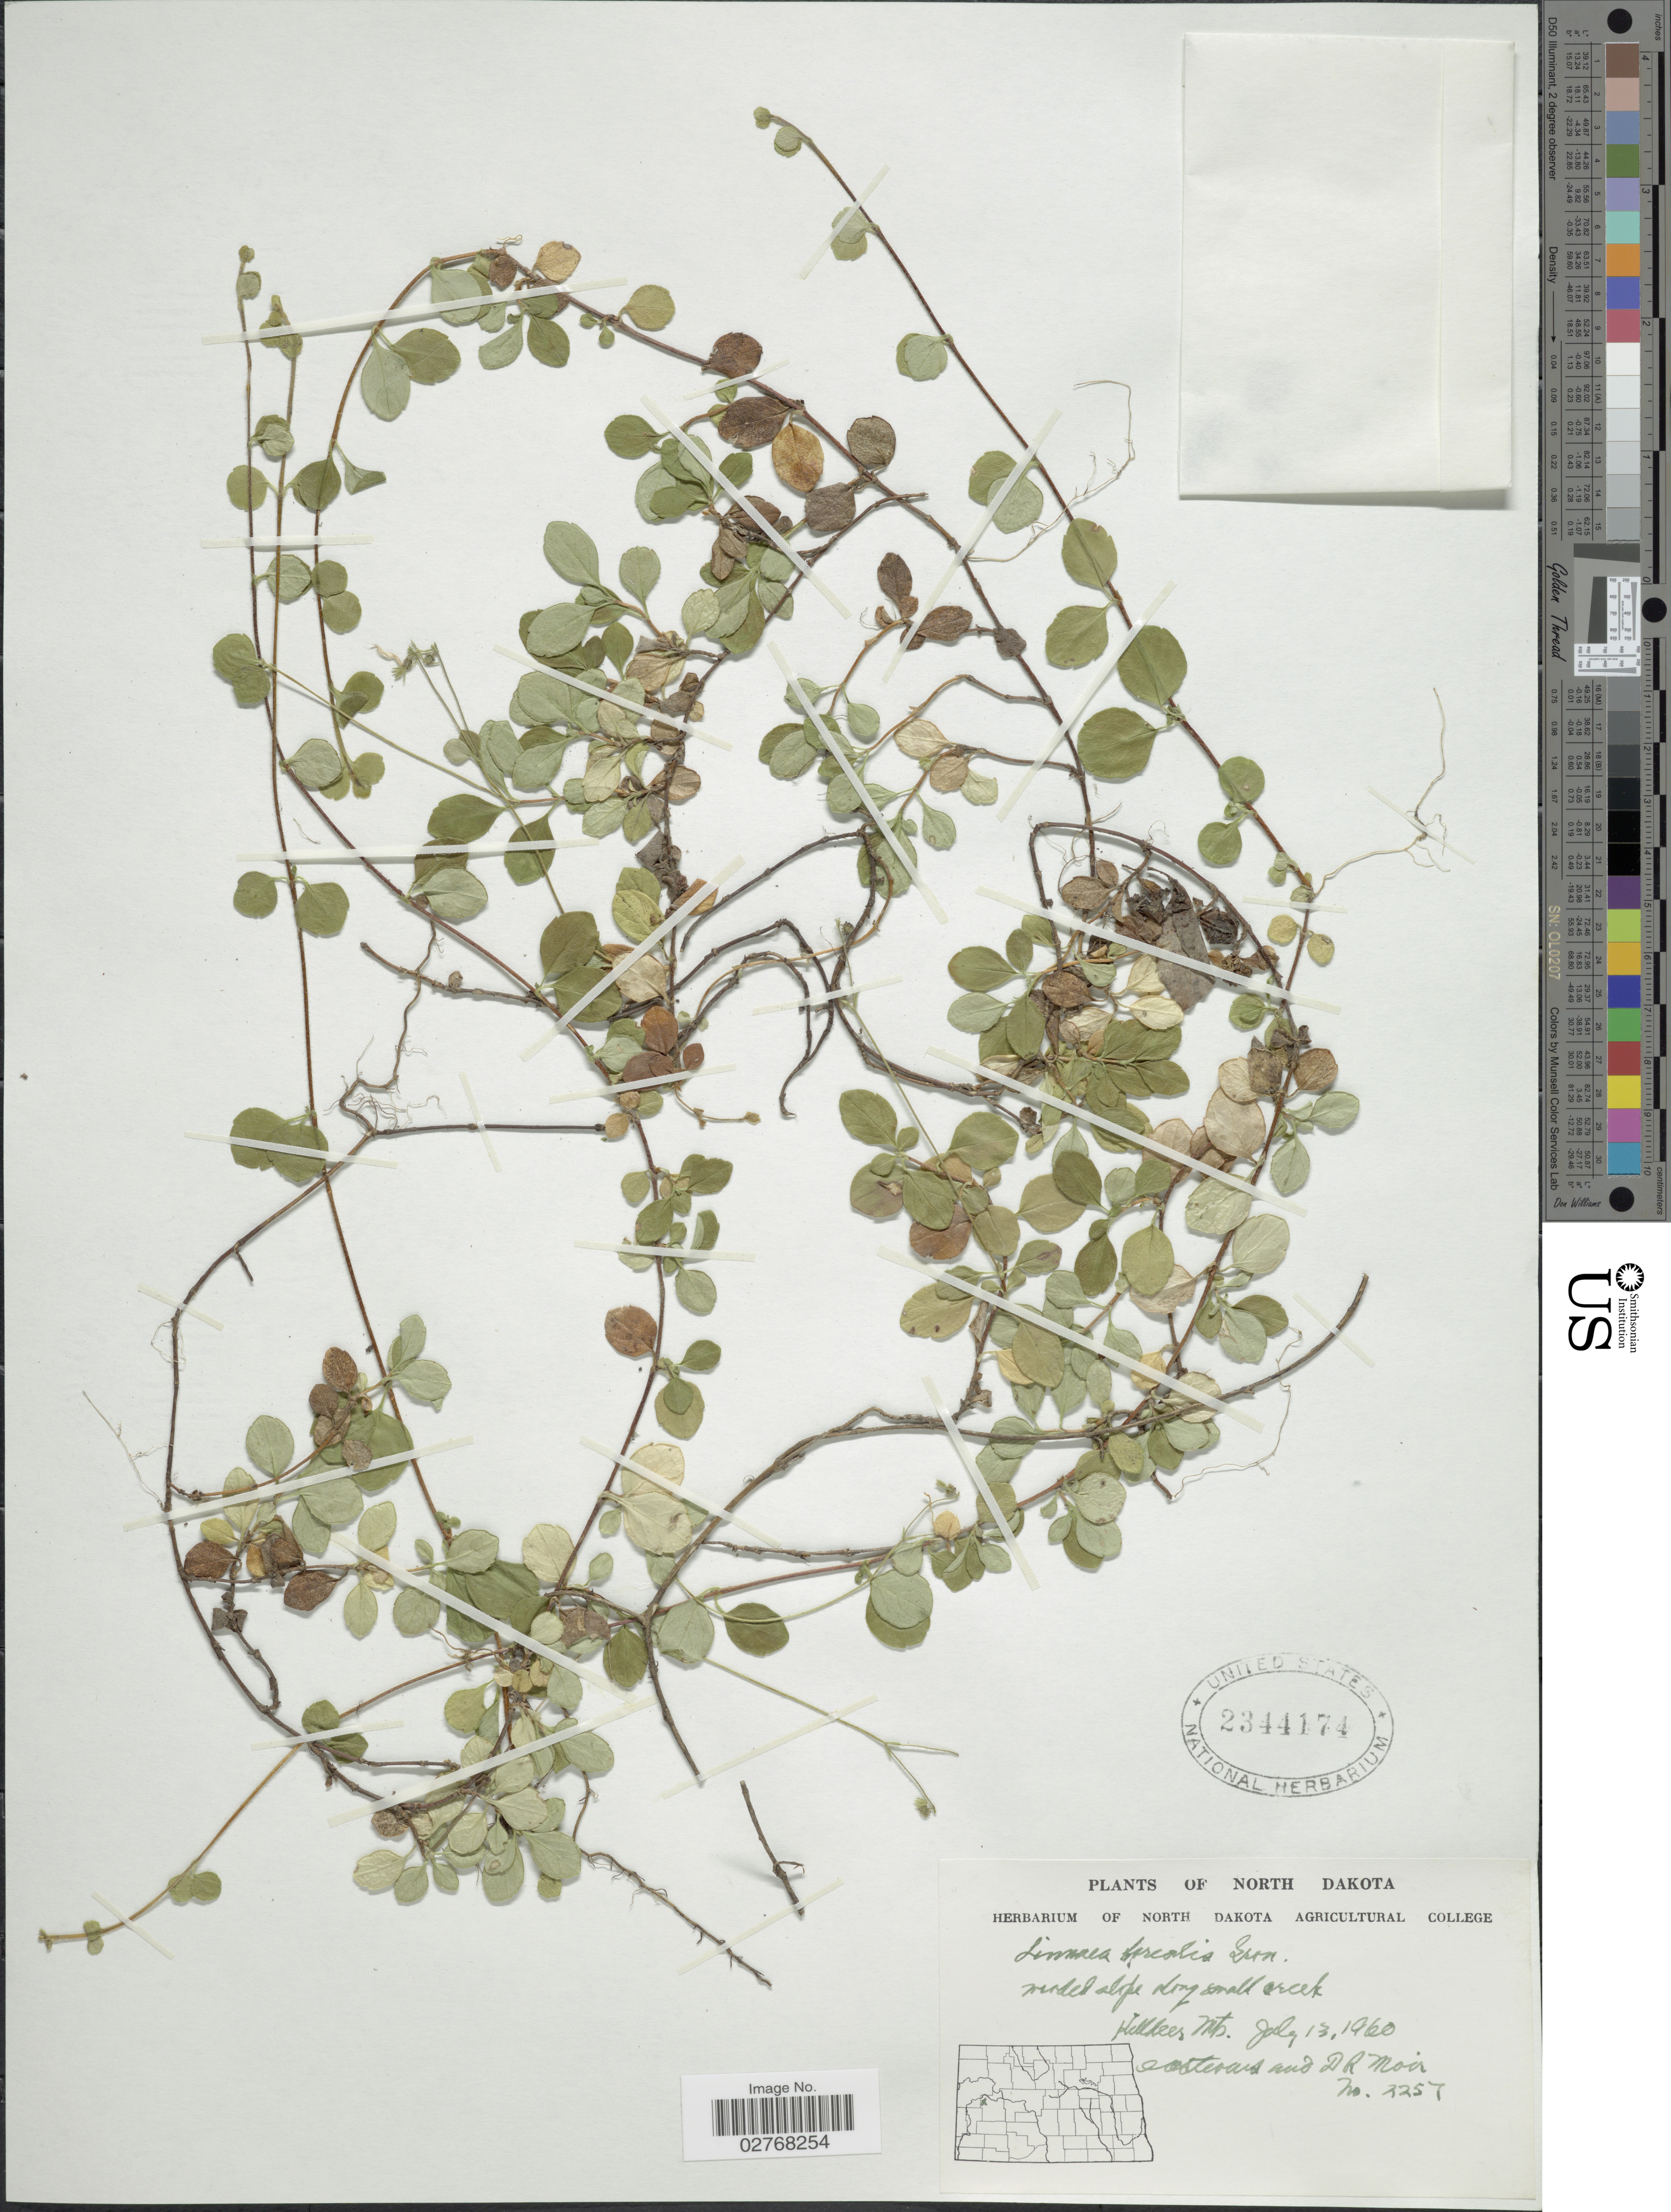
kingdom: Plantae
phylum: Tracheophyta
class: Magnoliopsida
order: Dipsacales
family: Caprifoliaceae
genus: Linnaea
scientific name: Linnaea borealis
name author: L.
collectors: O. A. Stevens & D. Moir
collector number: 2257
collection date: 1960-07-13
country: United States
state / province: North Dakota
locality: Killdeer Mts.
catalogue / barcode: US 2344174